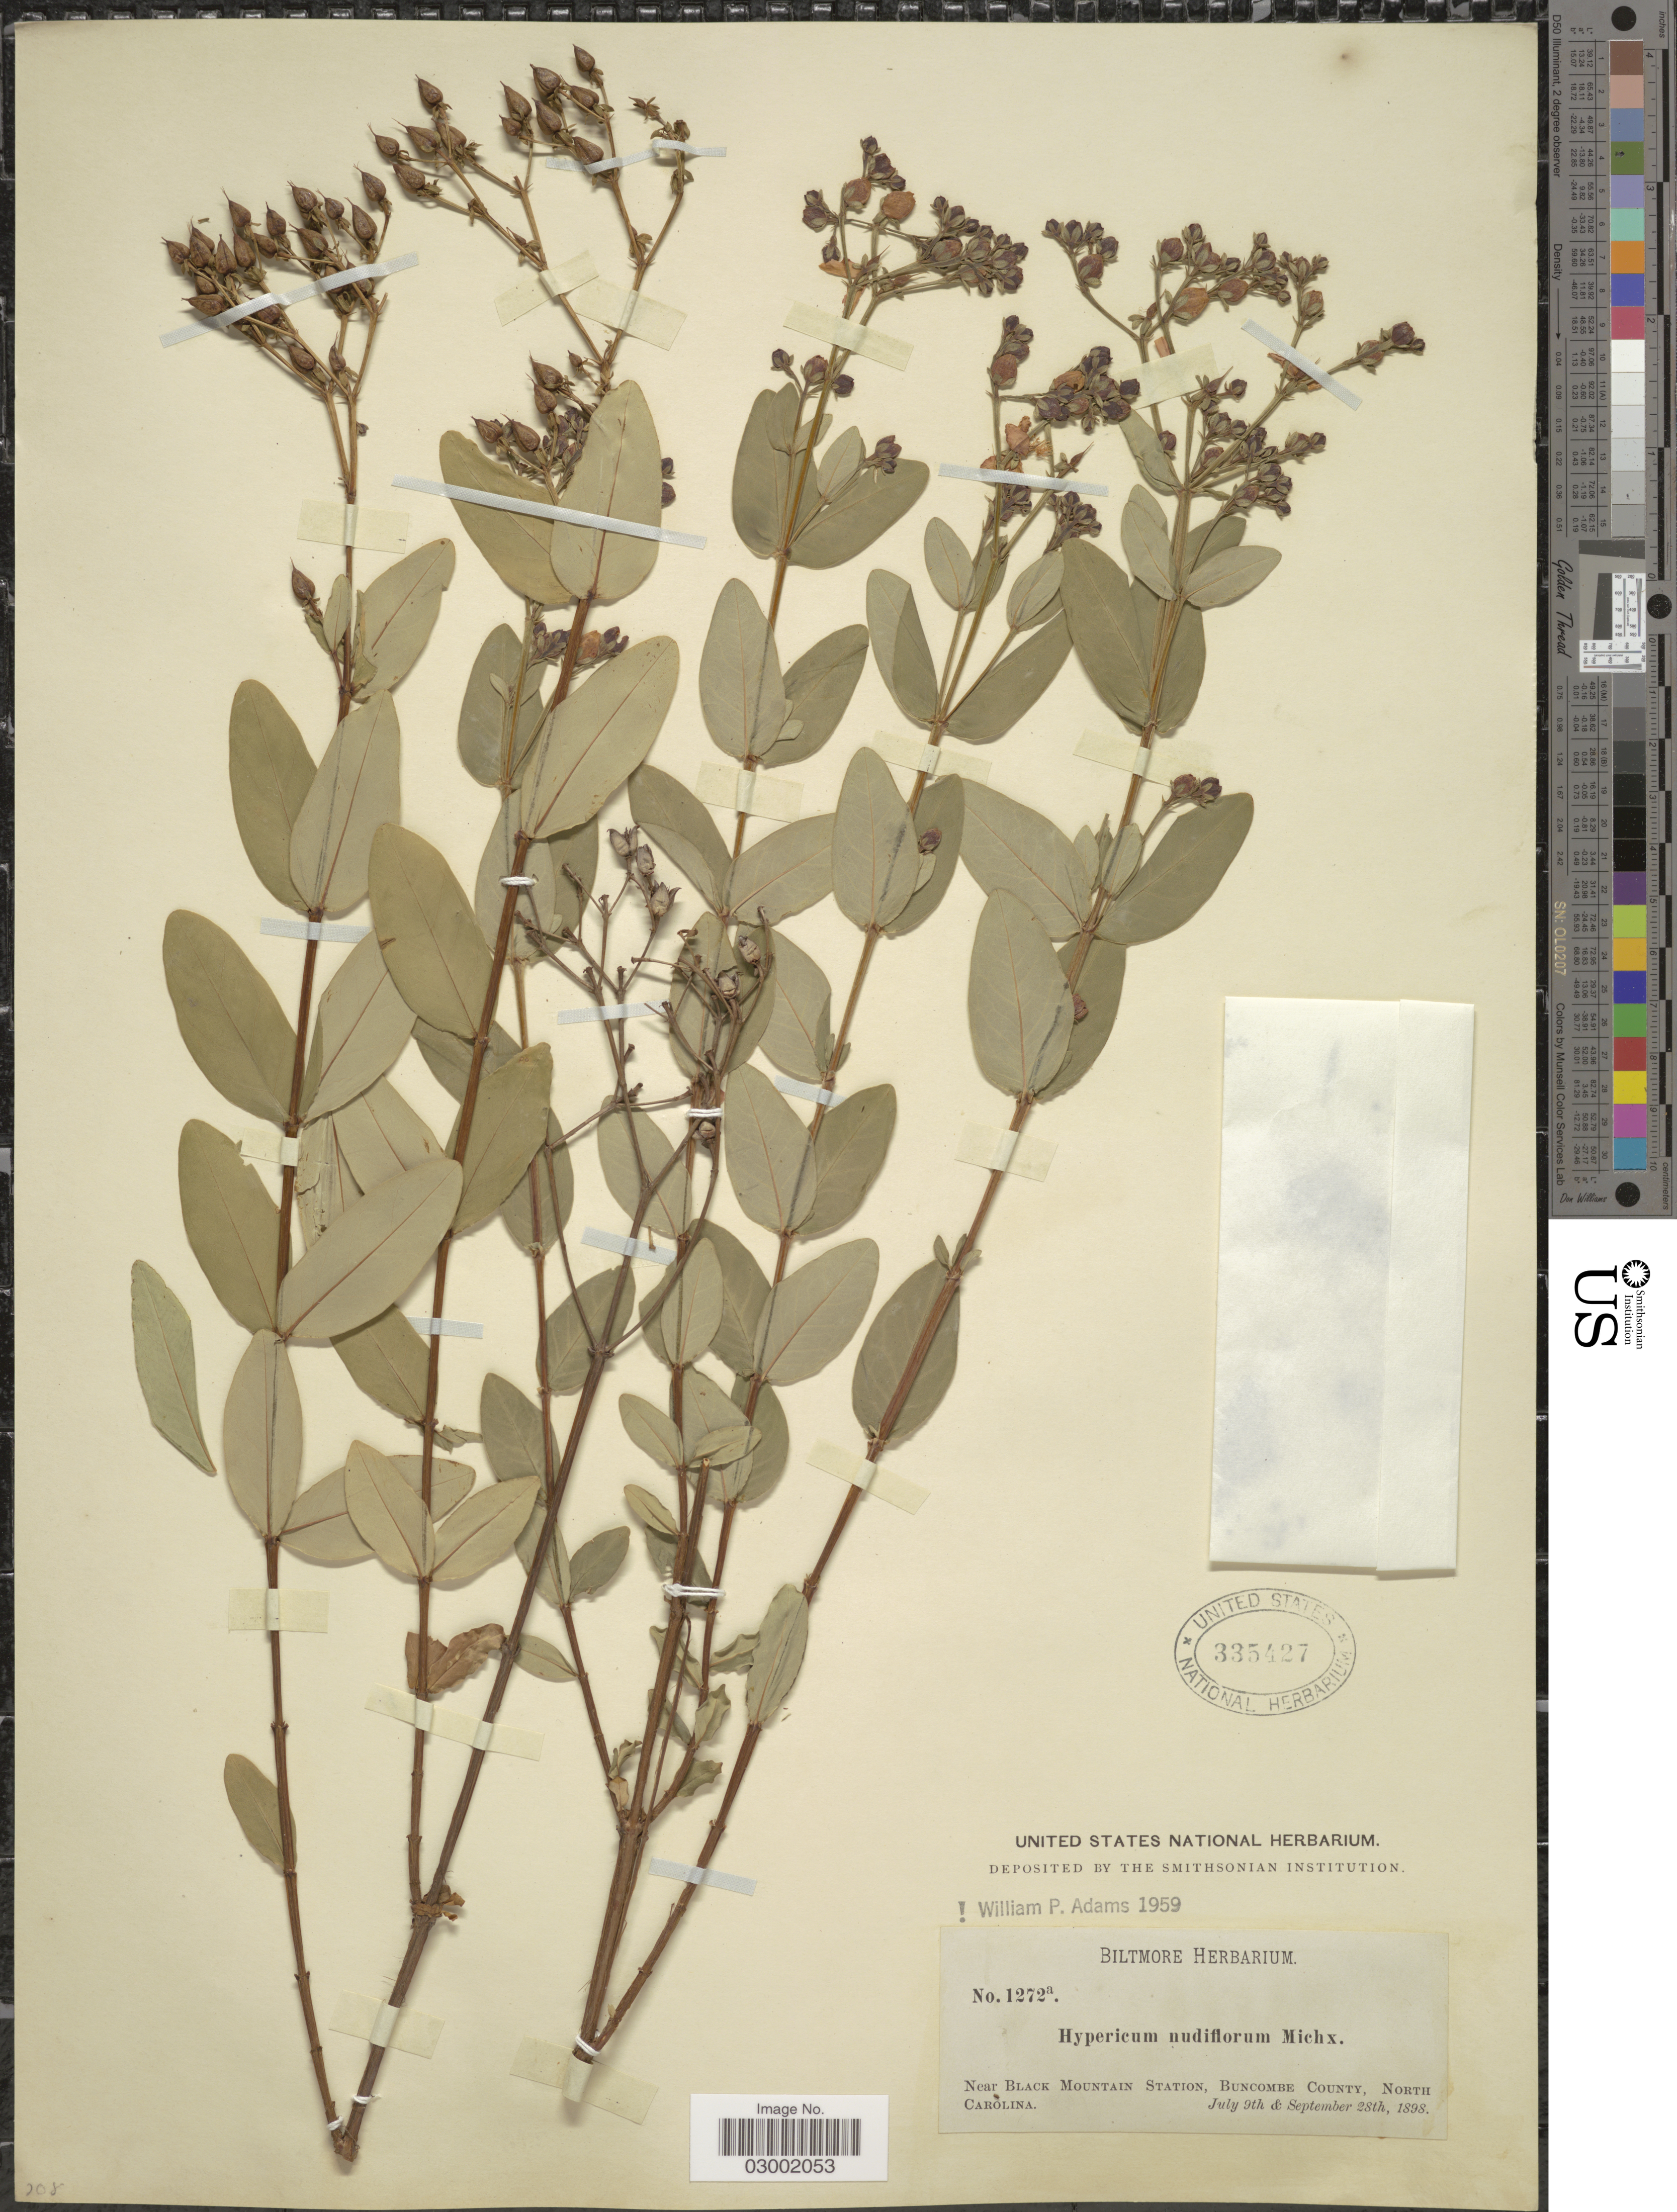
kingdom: Plantae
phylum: Tracheophyta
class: Magnoliopsida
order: Malpighiales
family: Hypericaceae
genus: Hypericum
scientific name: Hypericum nudiflorum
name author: Michx. ex Willd.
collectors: ex herb. Biltmore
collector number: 1272a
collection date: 1898-07-09/1898-09-28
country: United States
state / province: North Carolina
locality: Near Black Mountain Station, Buncombe County, North Carolina.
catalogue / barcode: US 335427